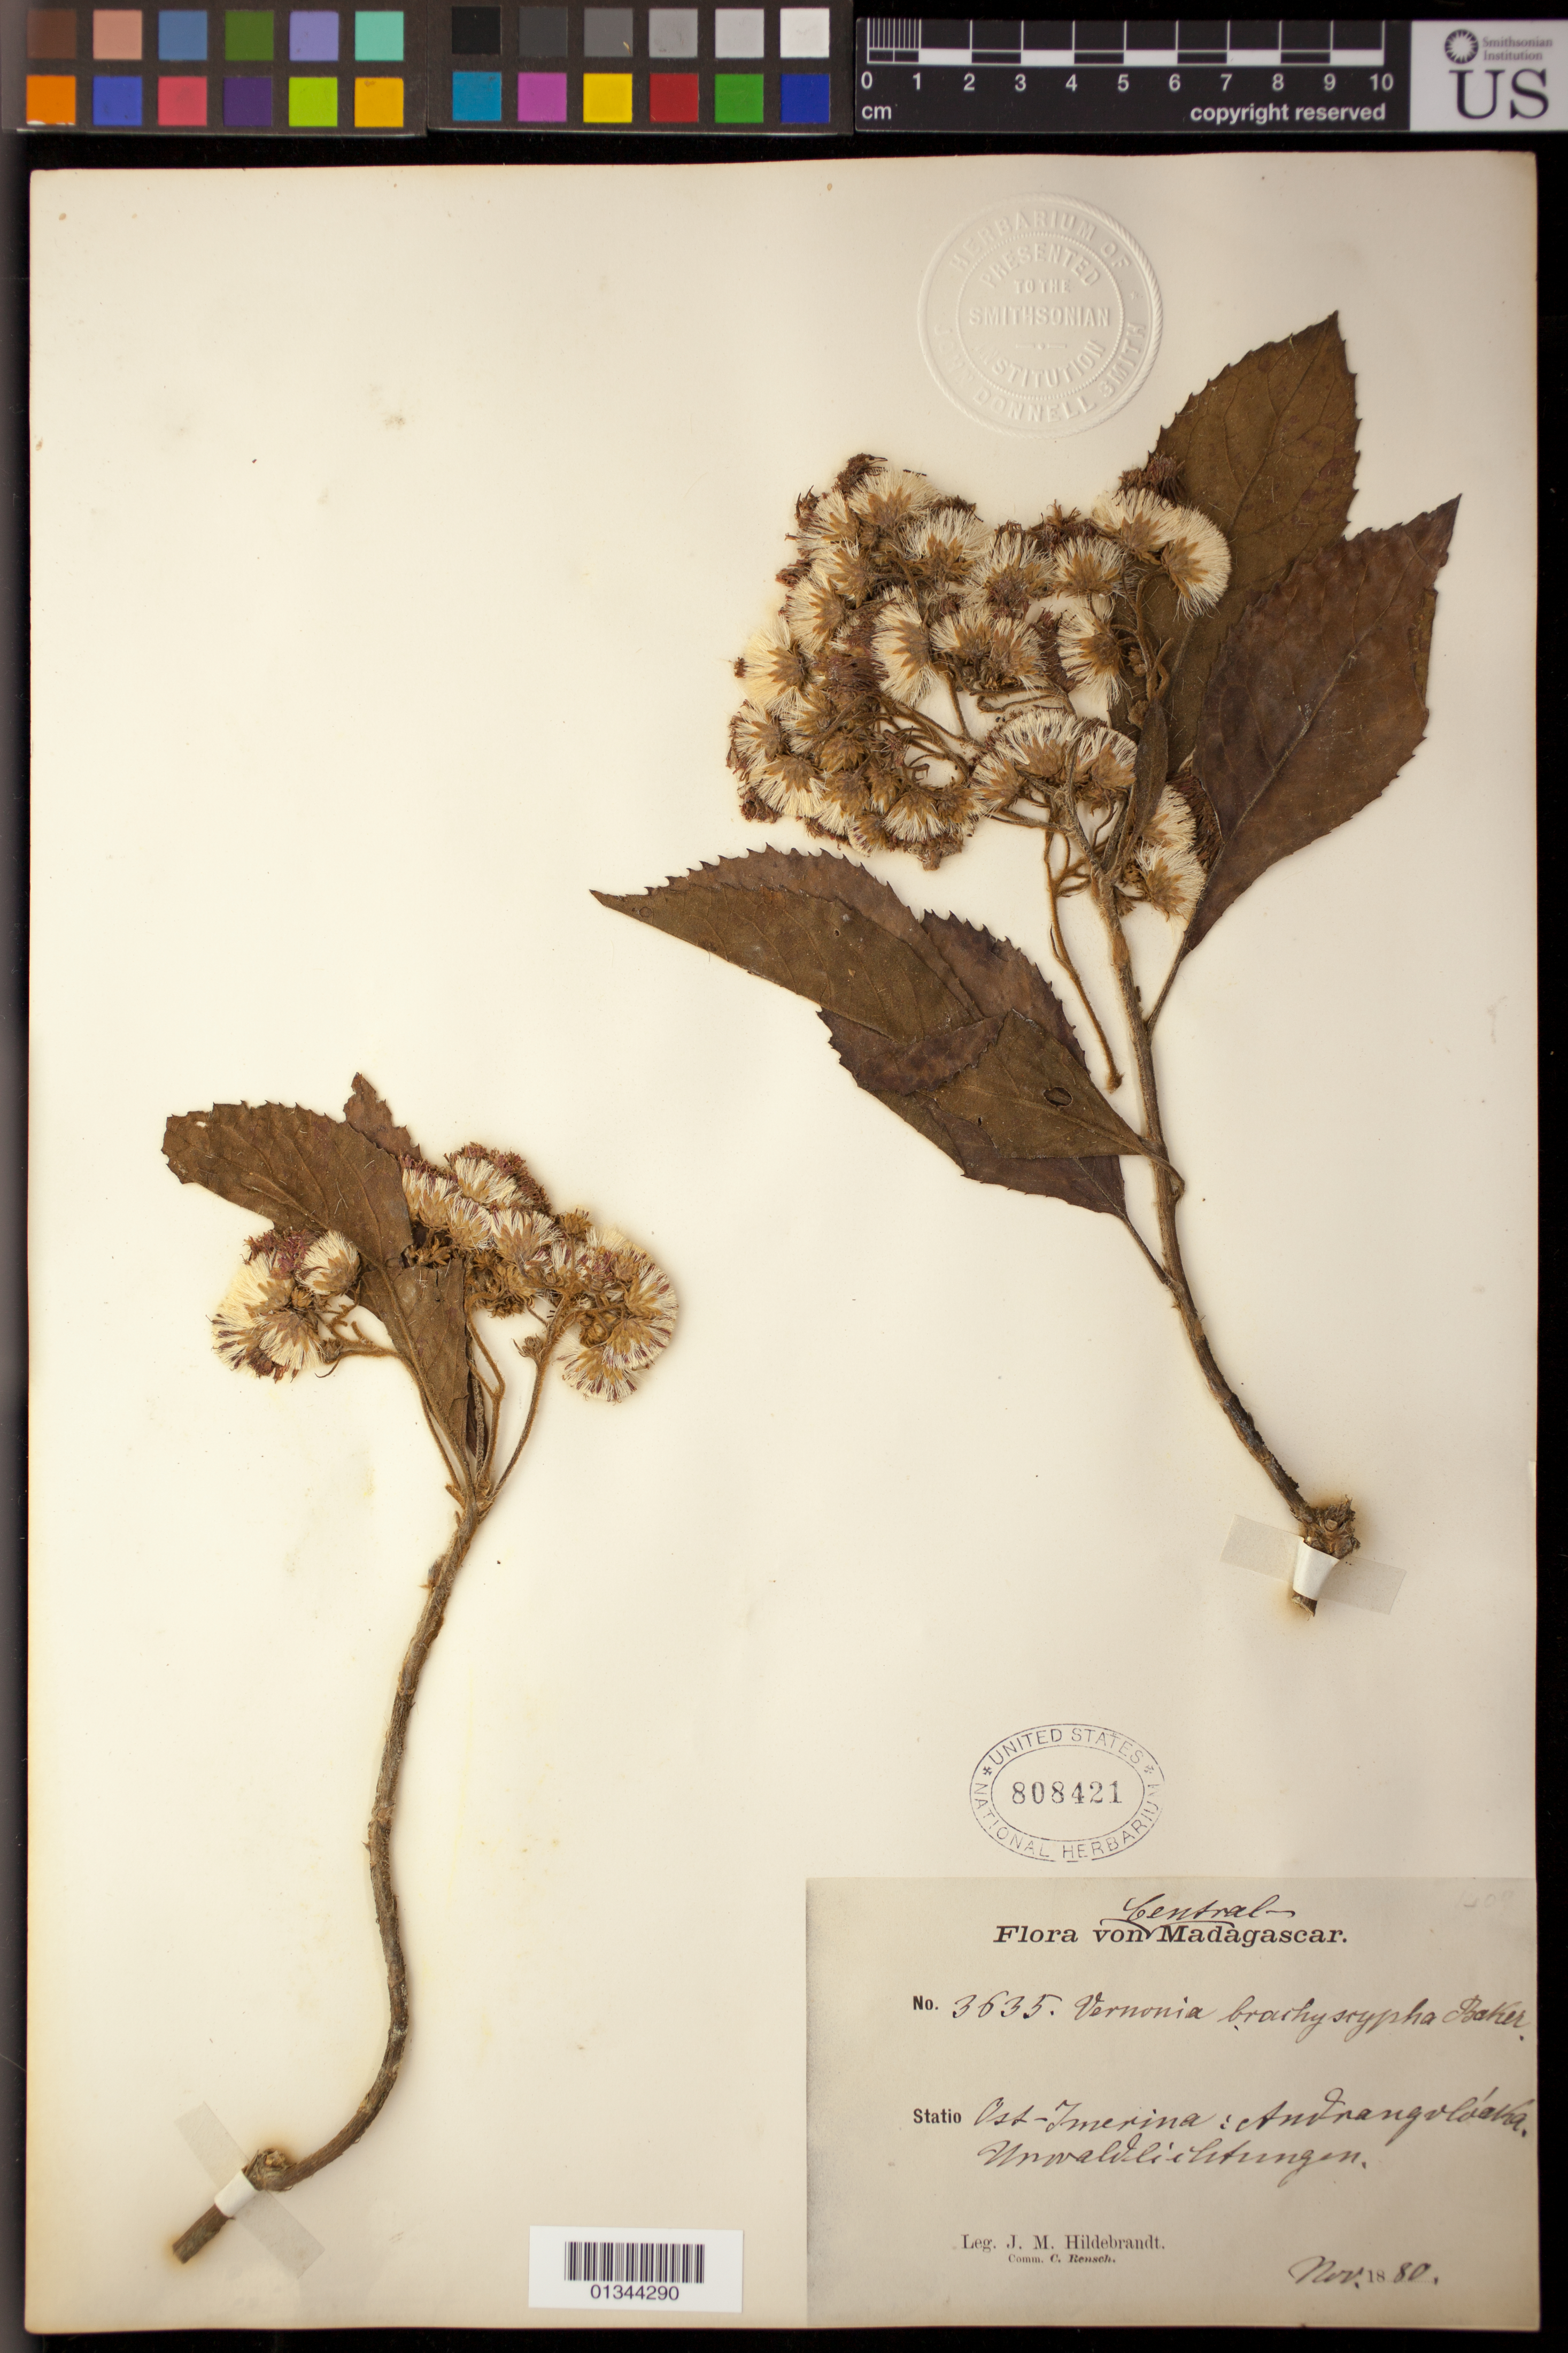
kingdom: Plantae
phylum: Tracheophyta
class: Magnoliopsida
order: Asterales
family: Asteraceae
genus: Vernonia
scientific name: Vernonia brachyscypha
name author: Baker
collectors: J. Hildebrandt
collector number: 3635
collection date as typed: Nov 1880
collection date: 1880-11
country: Madagascar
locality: Madagascar, Ost.-Imerina, im Urwald Andrangoloaka.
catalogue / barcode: US 808421